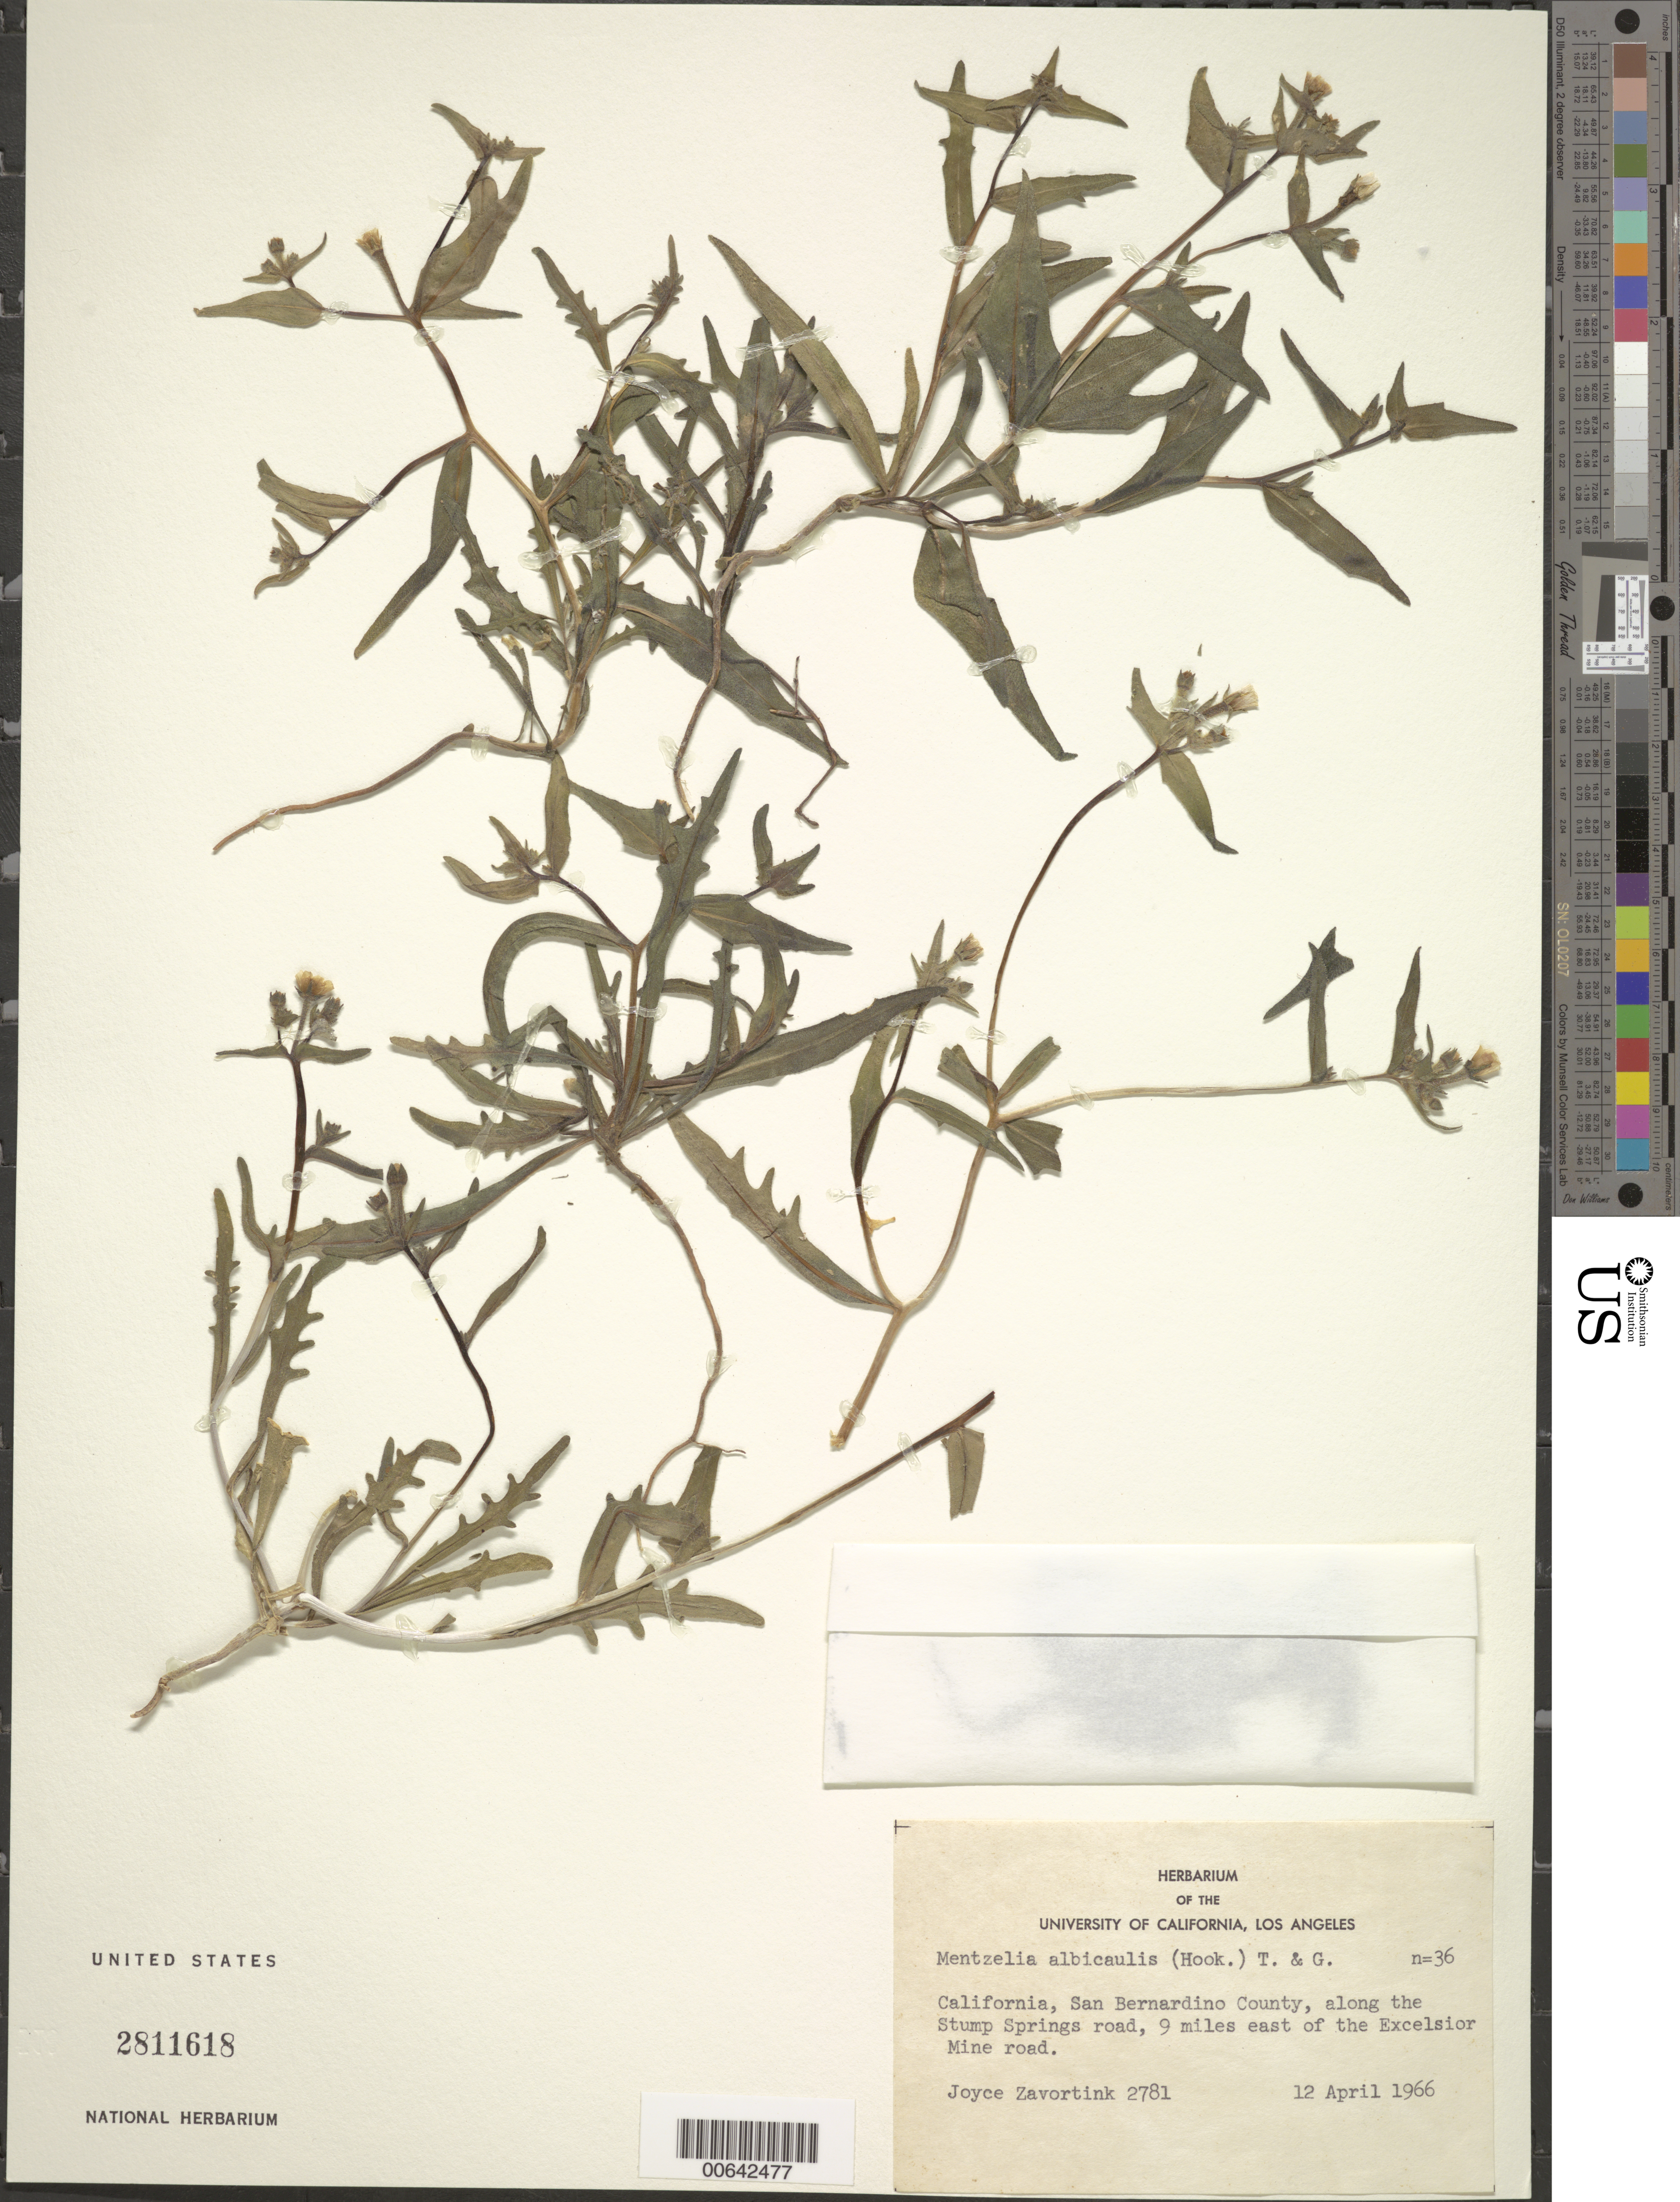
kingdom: Plantae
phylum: Tracheophyta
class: Magnoliopsida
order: Cornales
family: Loasaceae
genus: Mentzelia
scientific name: Mentzelia albicaulis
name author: (Douglas ex Hook.) Douglas ex Torr. & A. Gray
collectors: J. E. Zavortink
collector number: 2781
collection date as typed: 12 Apr 1966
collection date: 1966-04-12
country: United States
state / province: California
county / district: San Bernardino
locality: Along the Stump Springs road, 9 miles east of the Excelcior Mine road.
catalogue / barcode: US 2811618